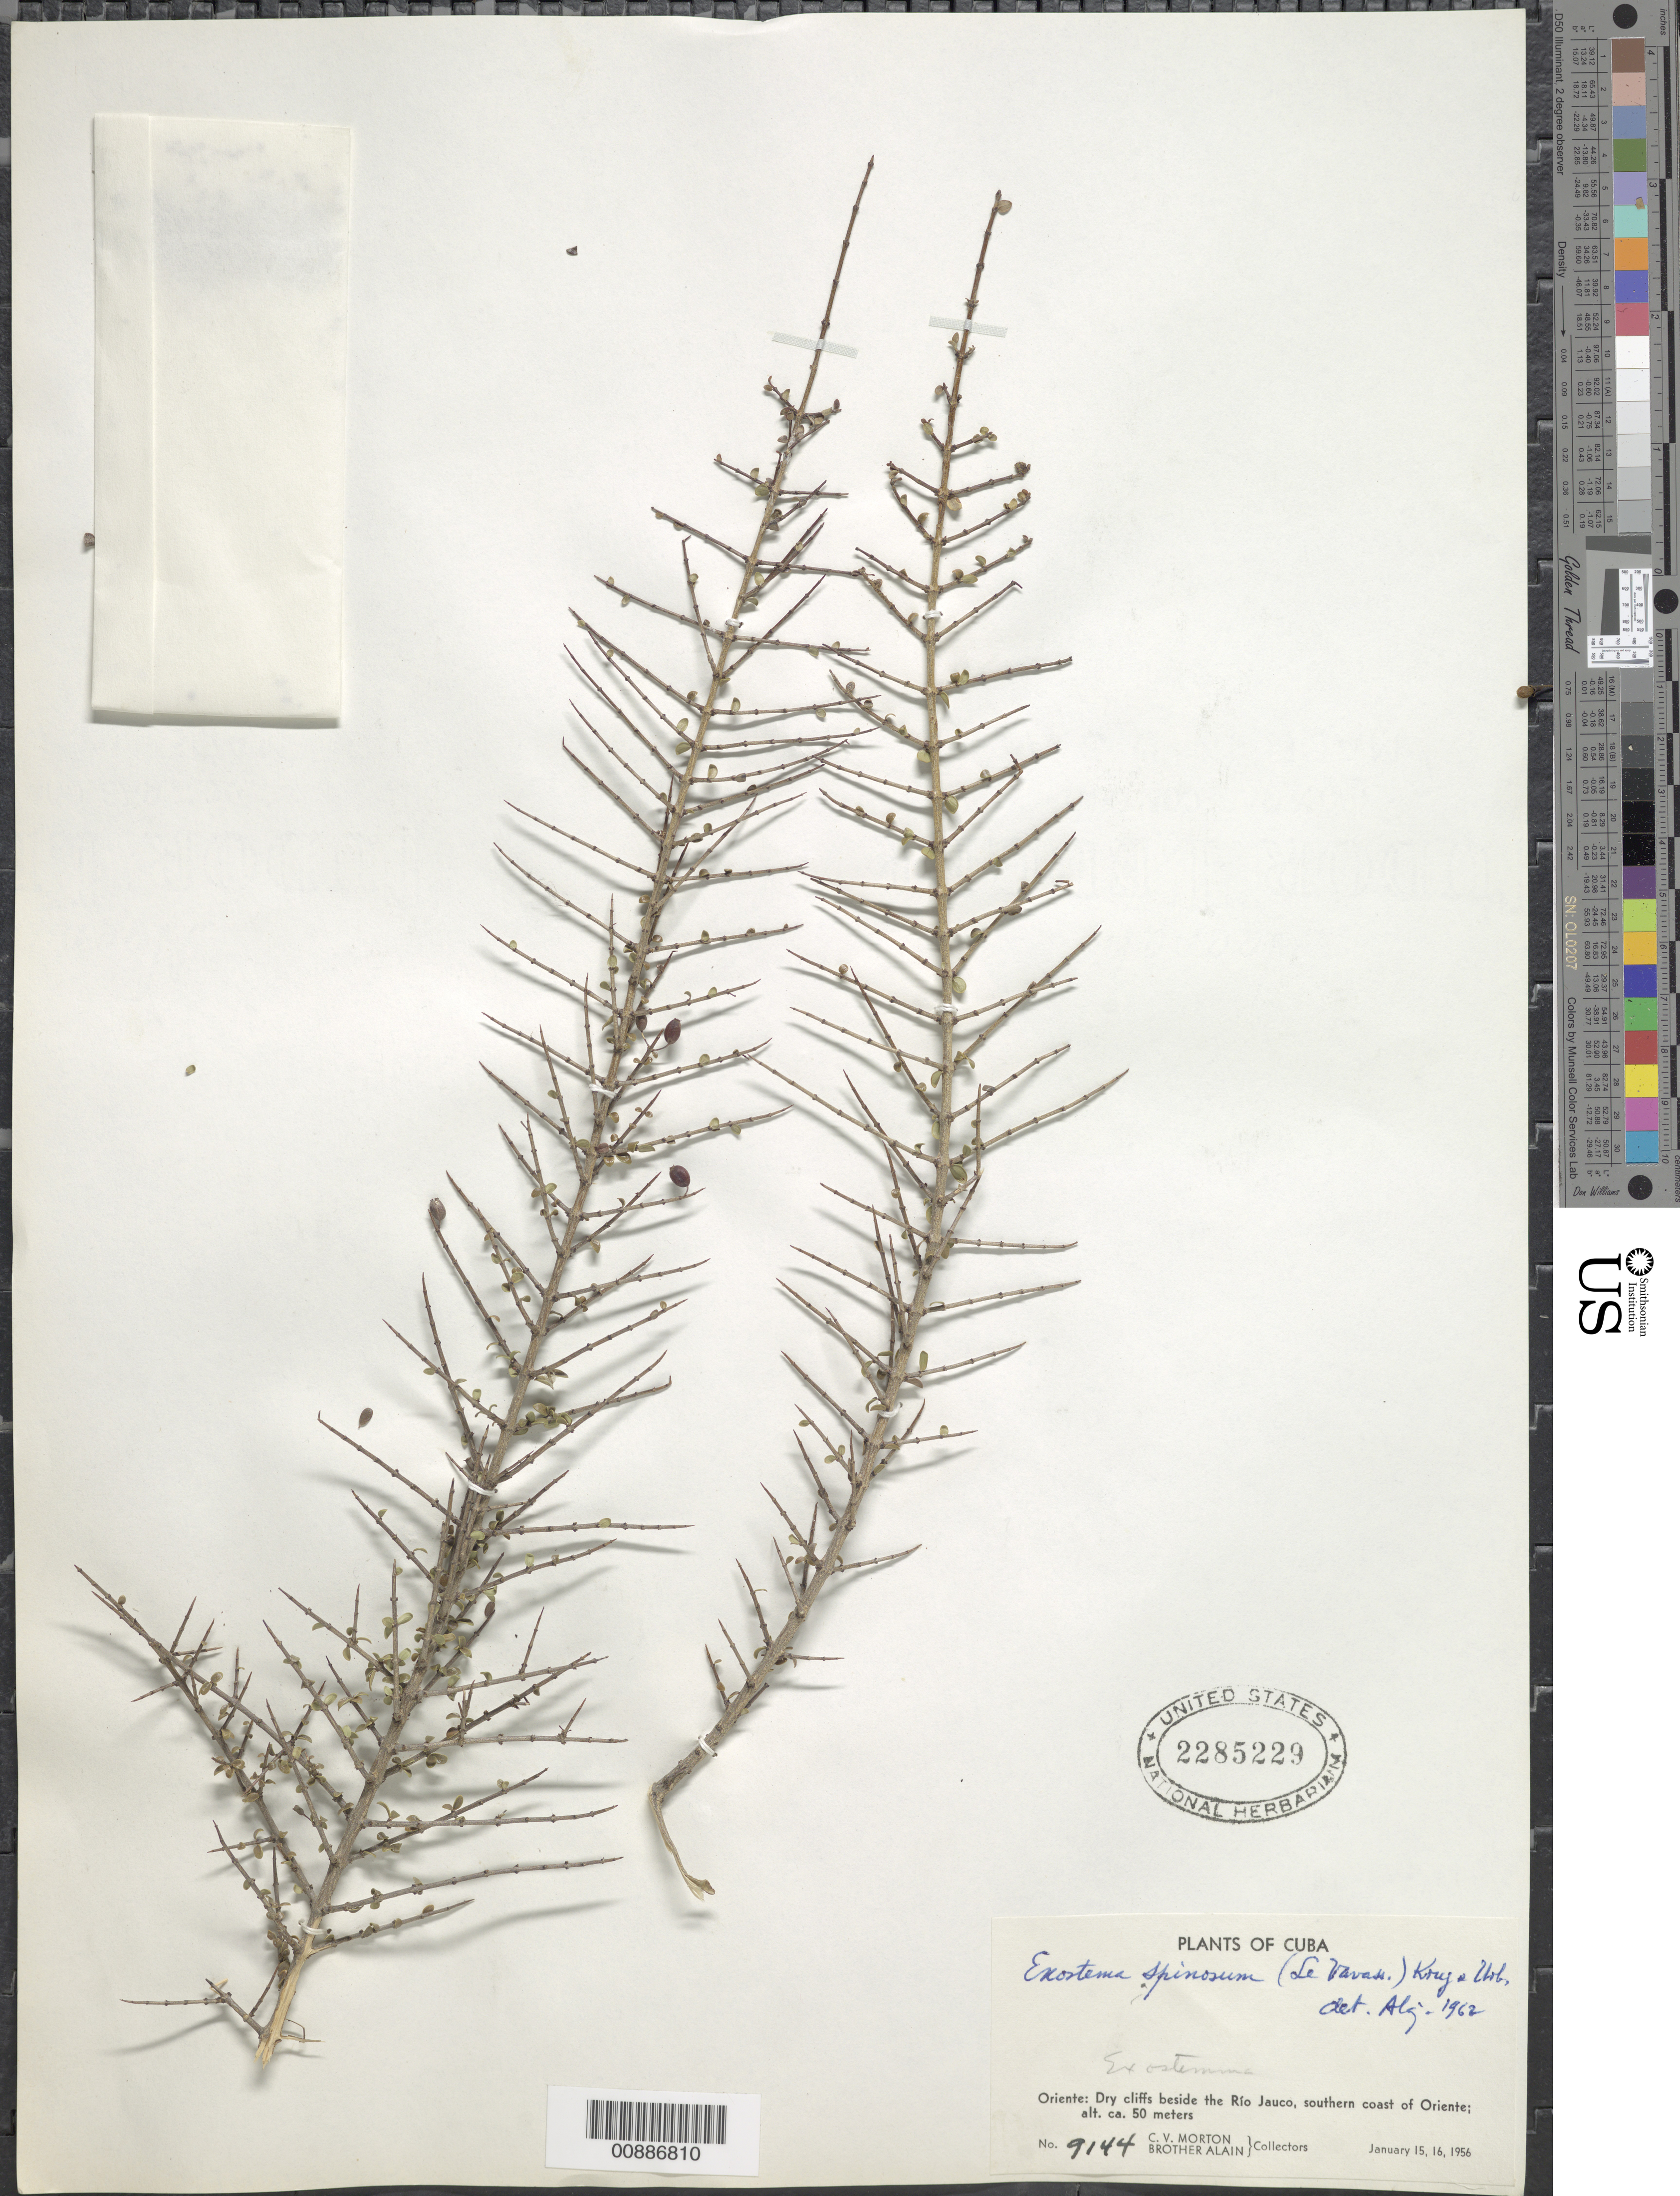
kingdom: Plantae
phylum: Tracheophyta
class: Magnoliopsida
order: Gentianales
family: Rubiaceae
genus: Exostema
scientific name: Exostema spinosum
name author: (Vavass.) Krug & Urb.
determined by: Liogier, Alain H.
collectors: C. V. Morton & A. H. Liogier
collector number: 9144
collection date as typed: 15 Jan 1956 to 16 Jan 1956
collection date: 1956-01-15/1956-01-16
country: Cuba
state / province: Oriente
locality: Cliffs beside the Río Jauco, southern coast of Oriente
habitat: Dry cliffs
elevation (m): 50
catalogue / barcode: US 2285229